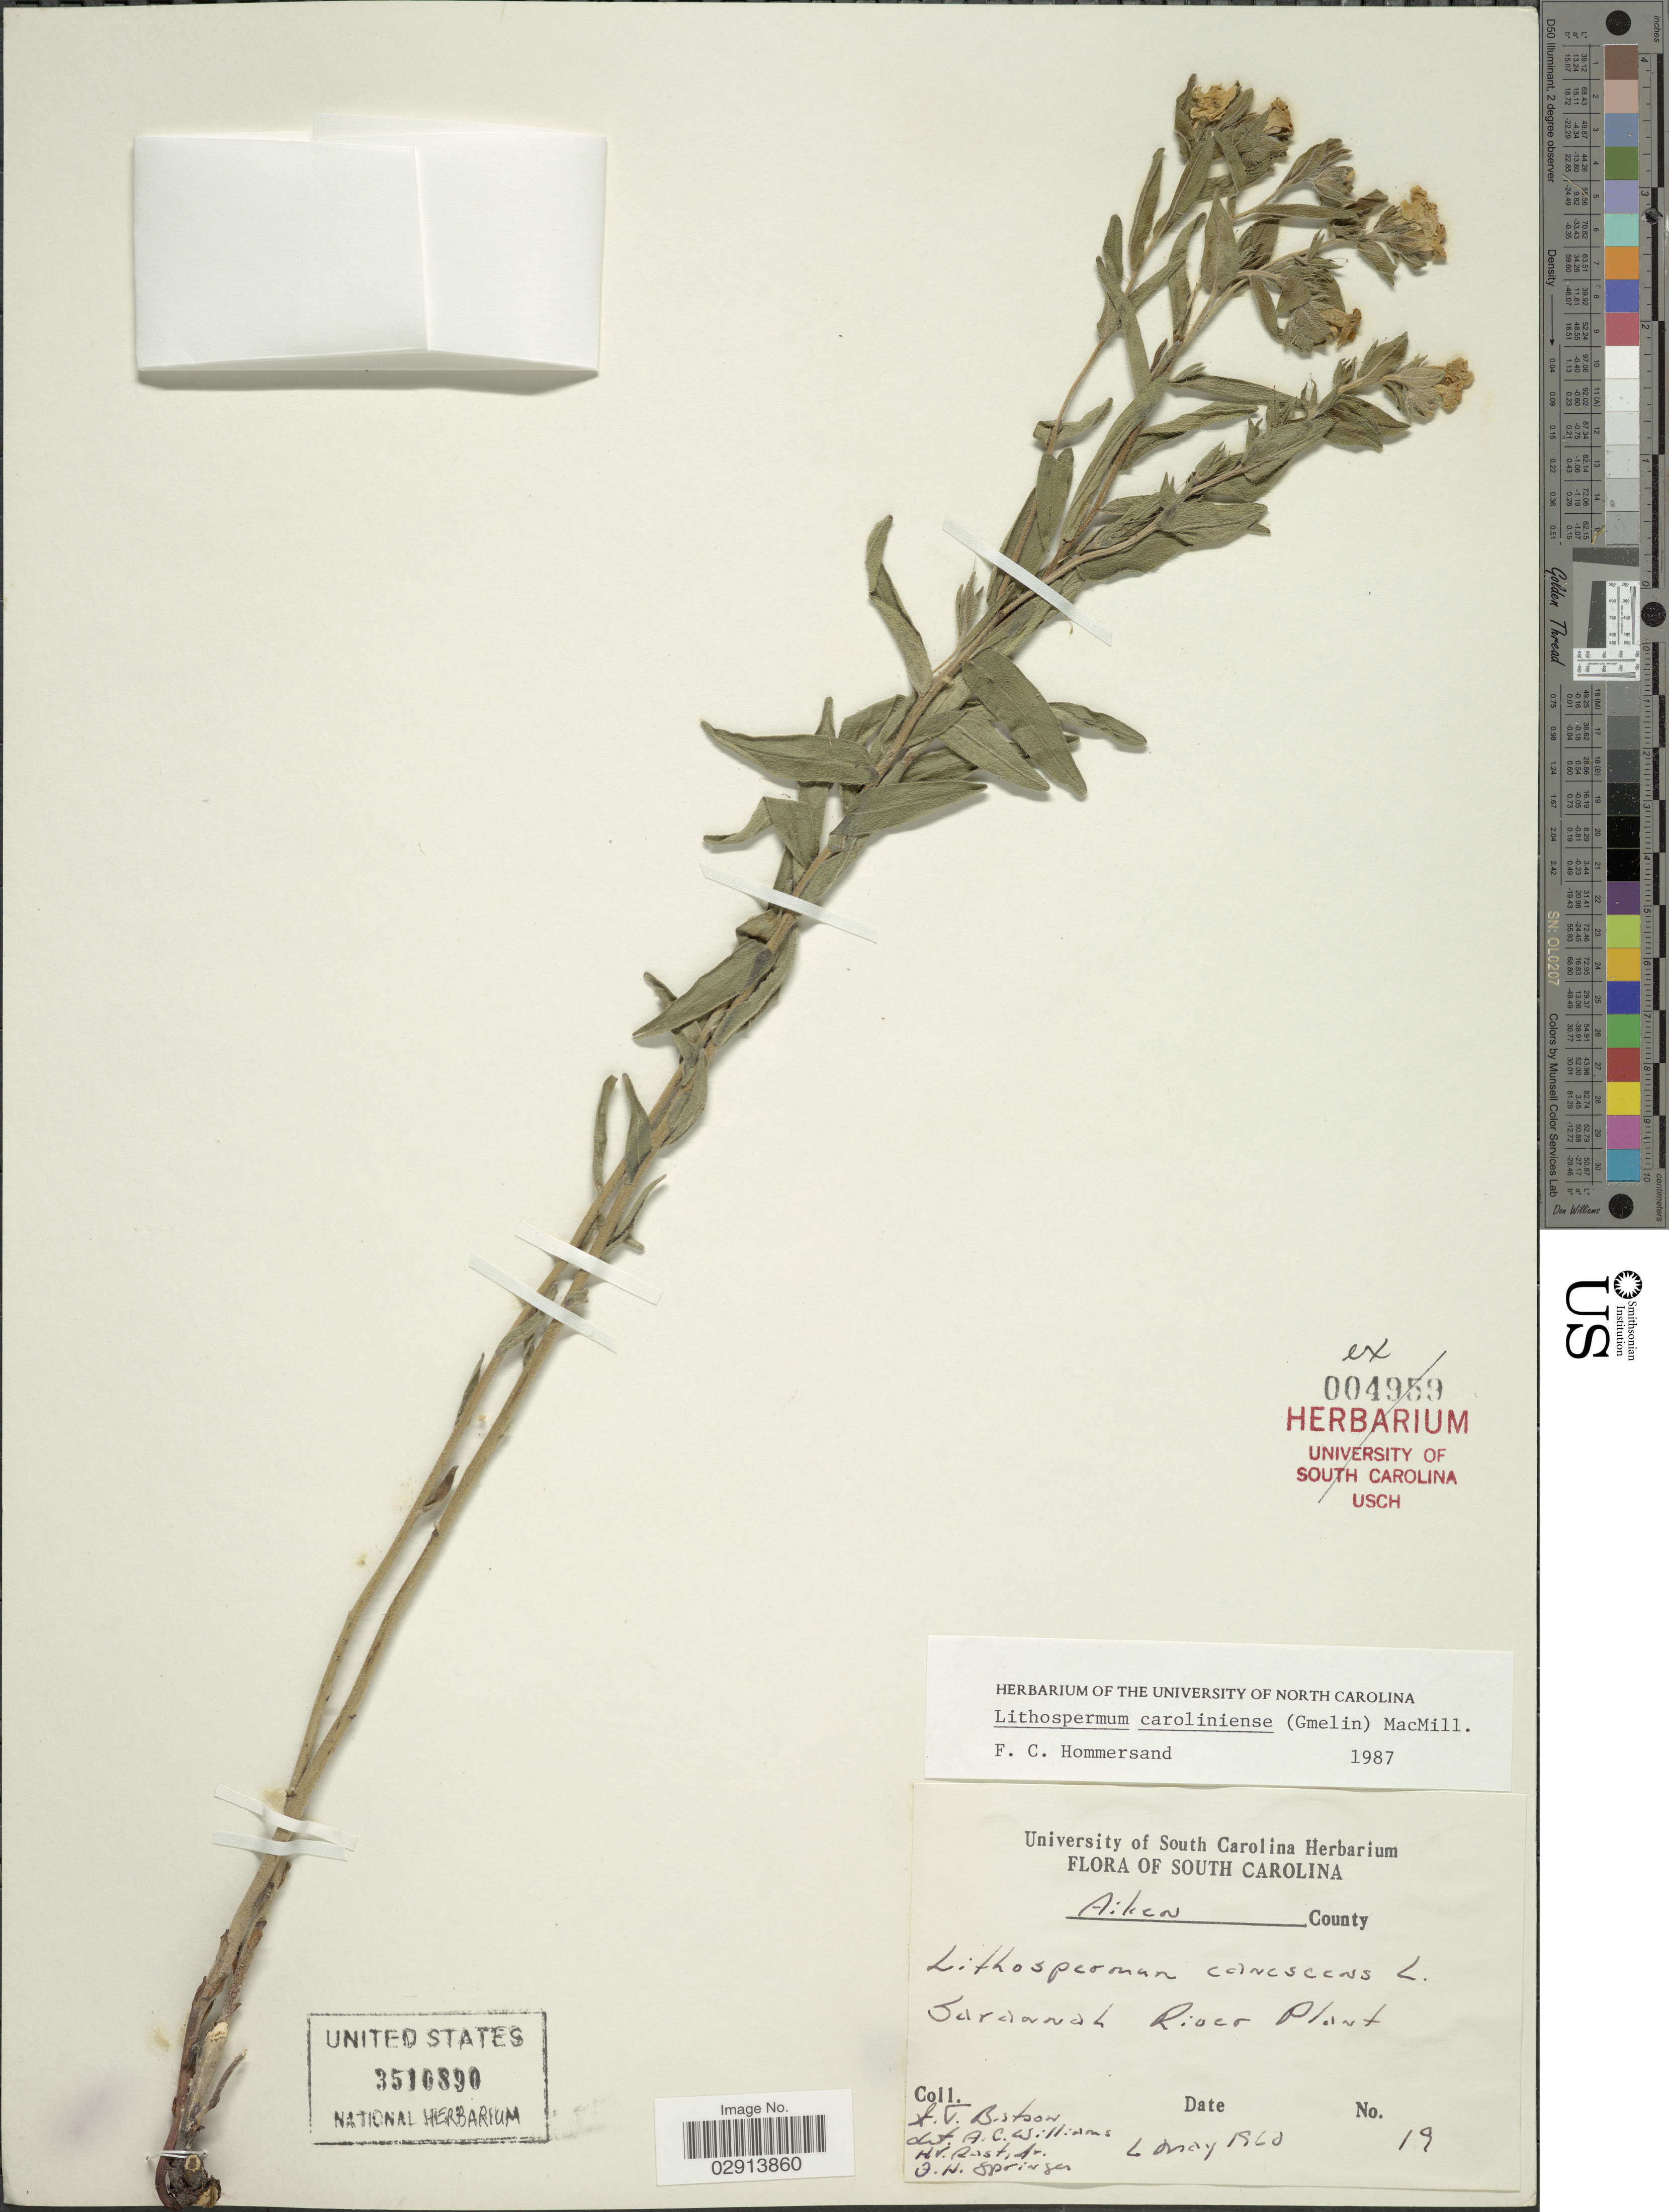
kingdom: Plantae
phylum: Tracheophyta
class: Magnoliopsida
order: Boraginales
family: Boraginaceae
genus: Lithospermum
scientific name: Lithospermum caroliniense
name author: (J.F. Gmel.) MacMill.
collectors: W. Batson, A. Williams, H. Christ & J. Springer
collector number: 19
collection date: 1960-05-01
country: United States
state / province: South Carolina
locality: Aiken County. Savannah River.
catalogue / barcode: US 3510890